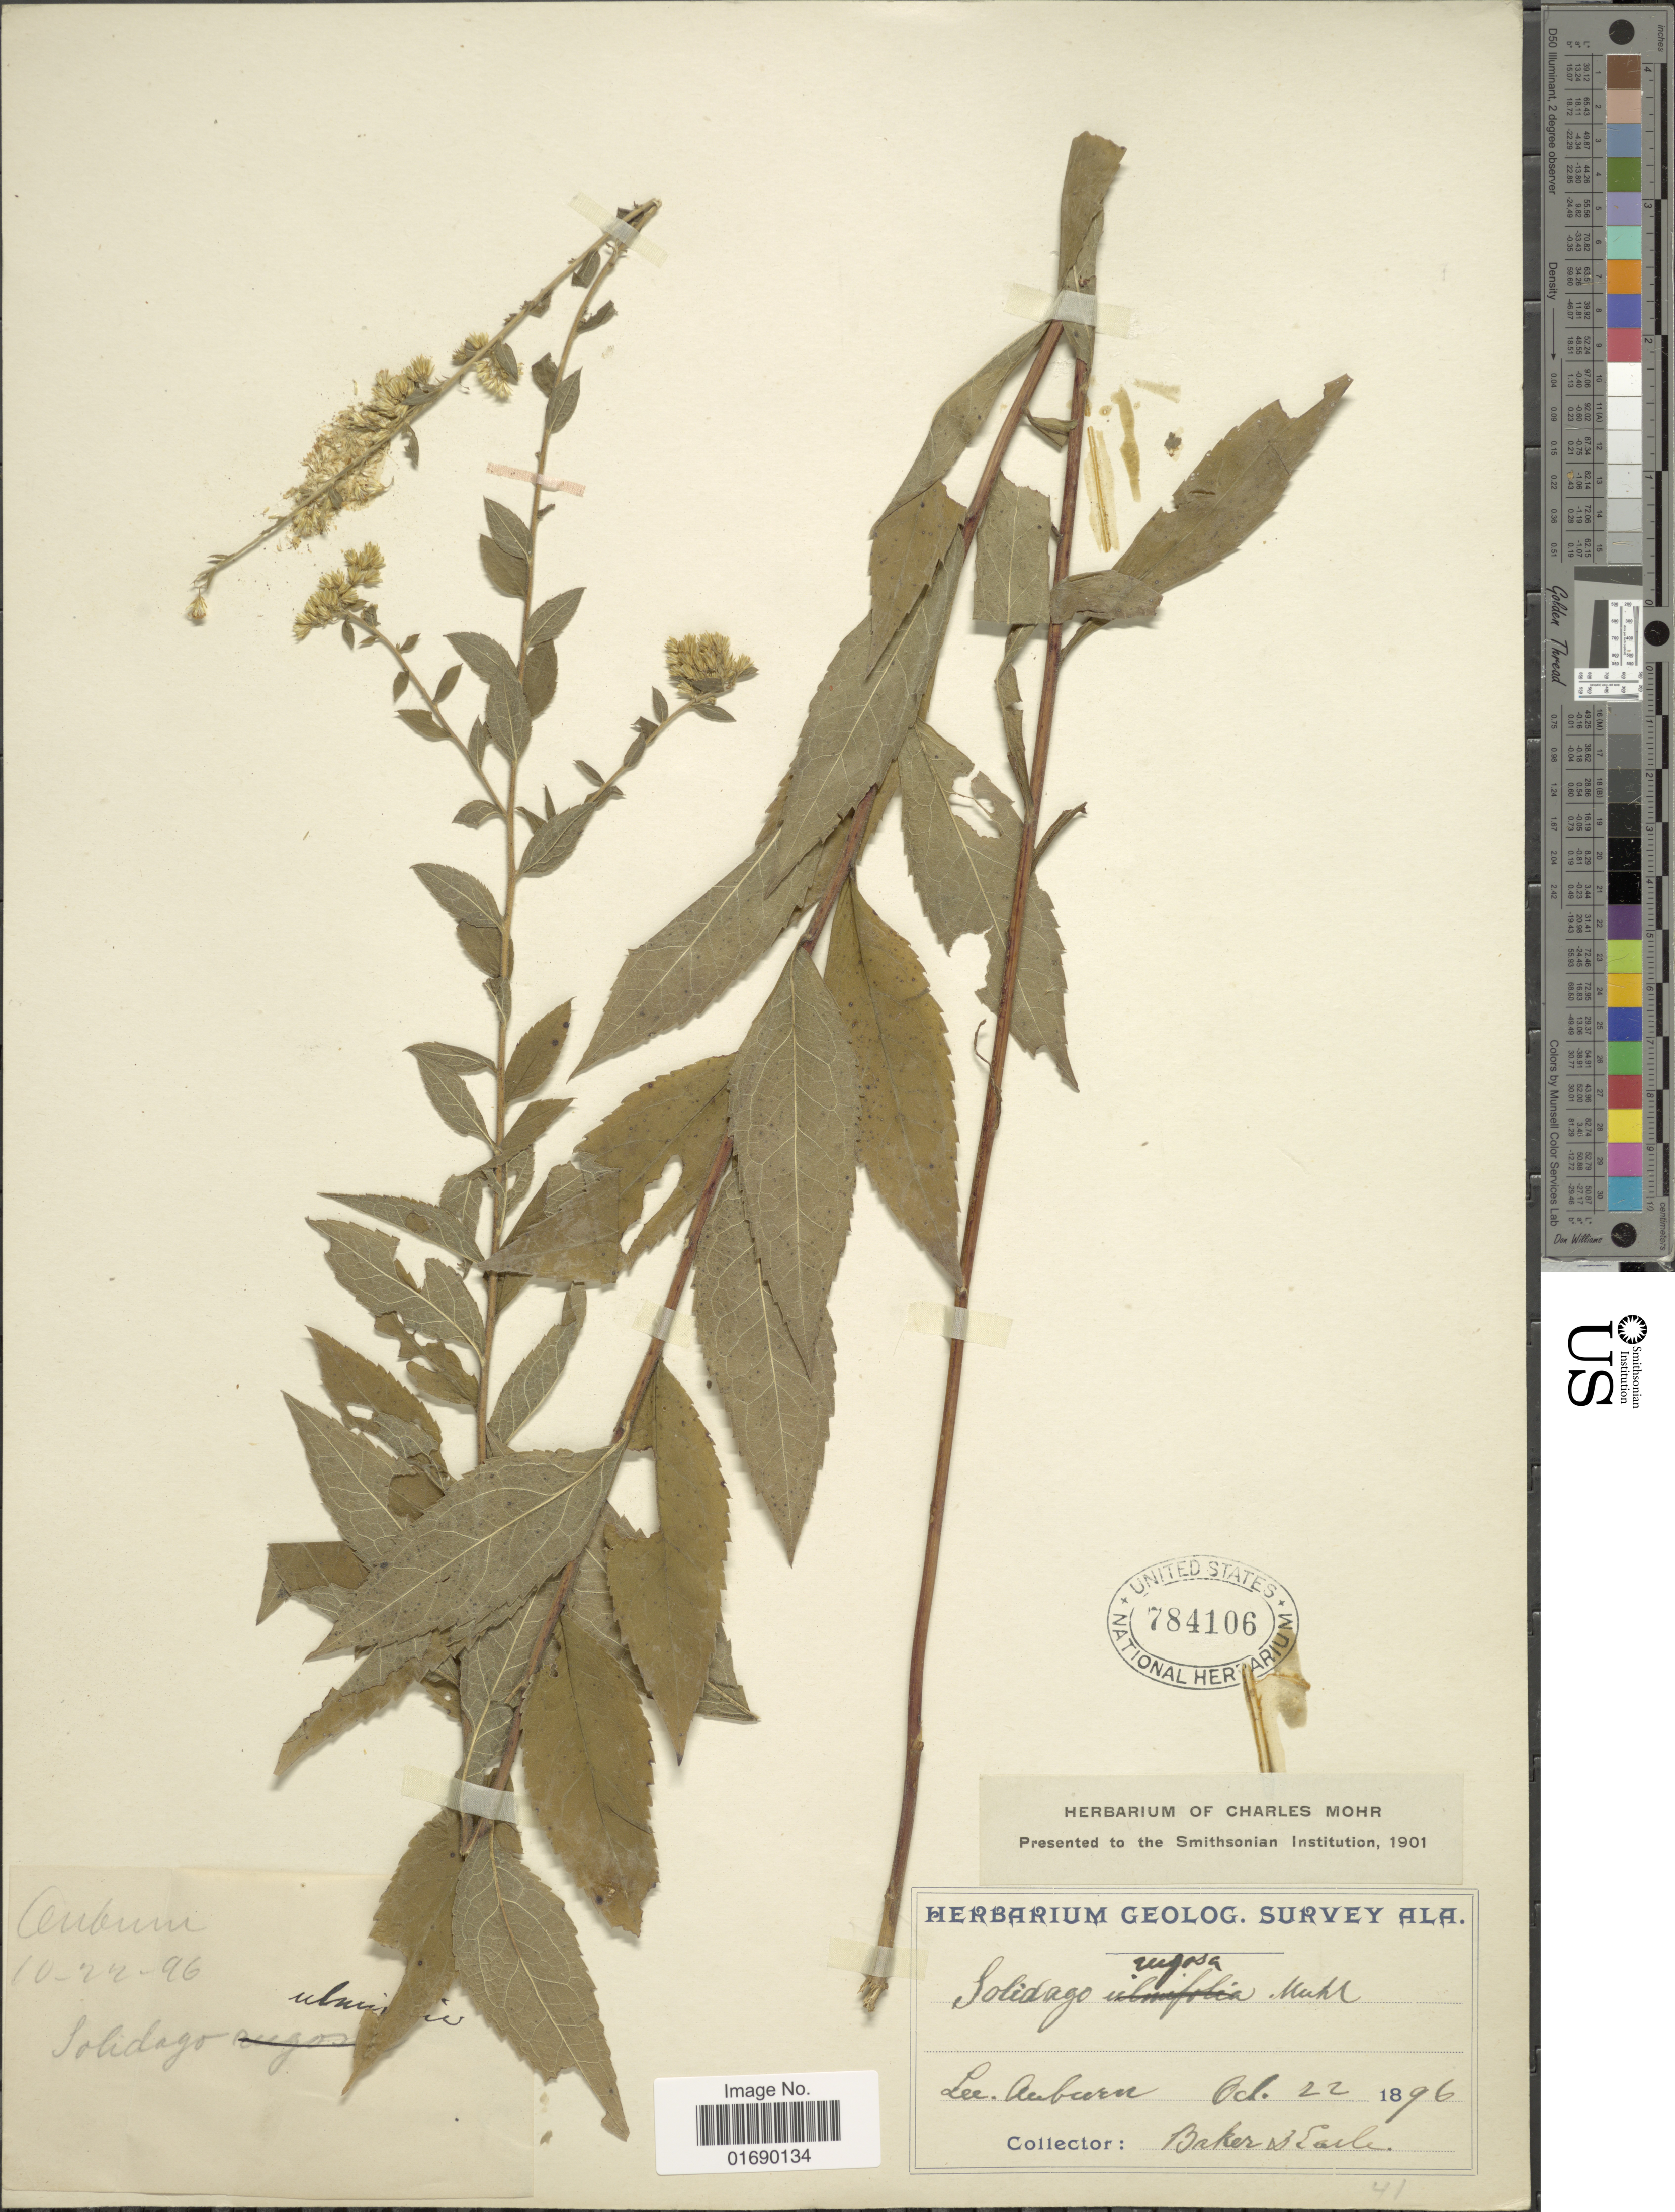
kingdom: Plantae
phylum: Tracheophyta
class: Magnoliopsida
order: Asterales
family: Asteraceae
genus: Solidago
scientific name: Solidago rugosa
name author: Mill.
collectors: -- Baker & -. Earle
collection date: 1896-10-22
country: United States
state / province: Alabama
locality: Lee, Auburn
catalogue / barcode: US 784106